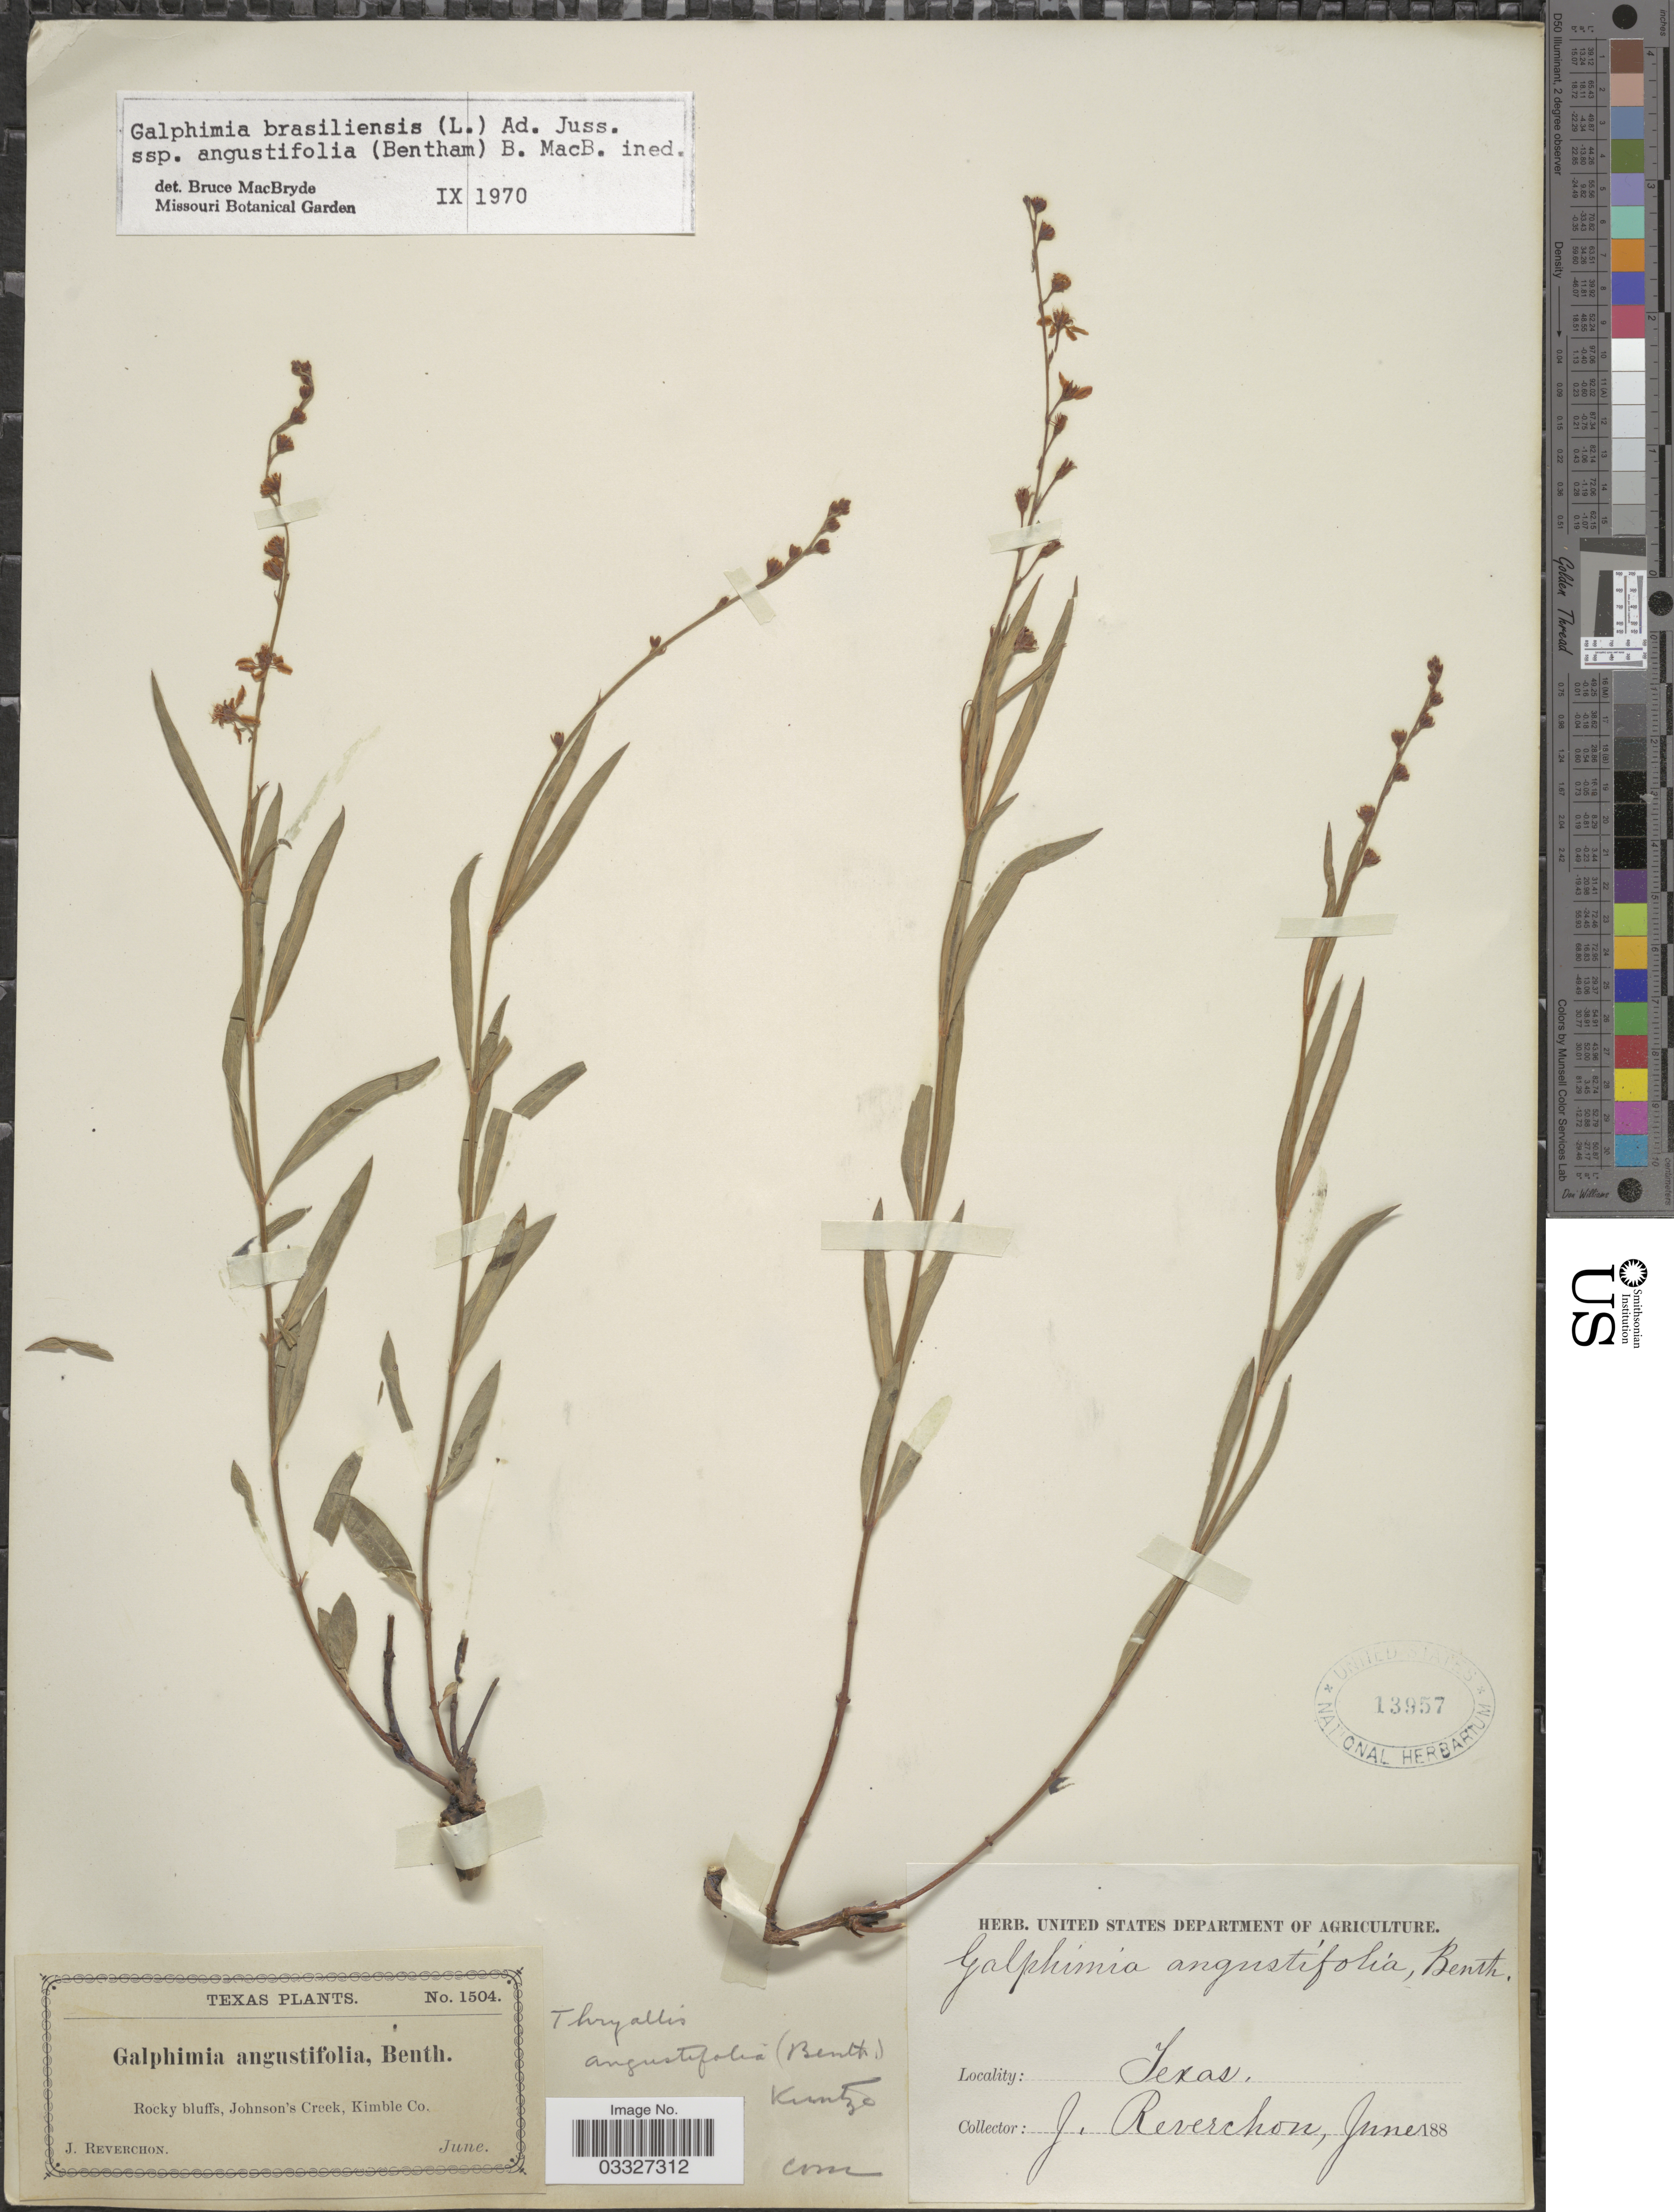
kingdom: Plantae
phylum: Tracheophyta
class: Magnoliopsida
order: Malpighiales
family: Malpighiaceae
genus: Galphimia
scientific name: Galphimia angustifolia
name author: Benth.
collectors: J. Reverchon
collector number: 1504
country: United States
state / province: Texas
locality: Rocky bluffs, Johnson's Creek, Kimble Co.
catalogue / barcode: US 13957